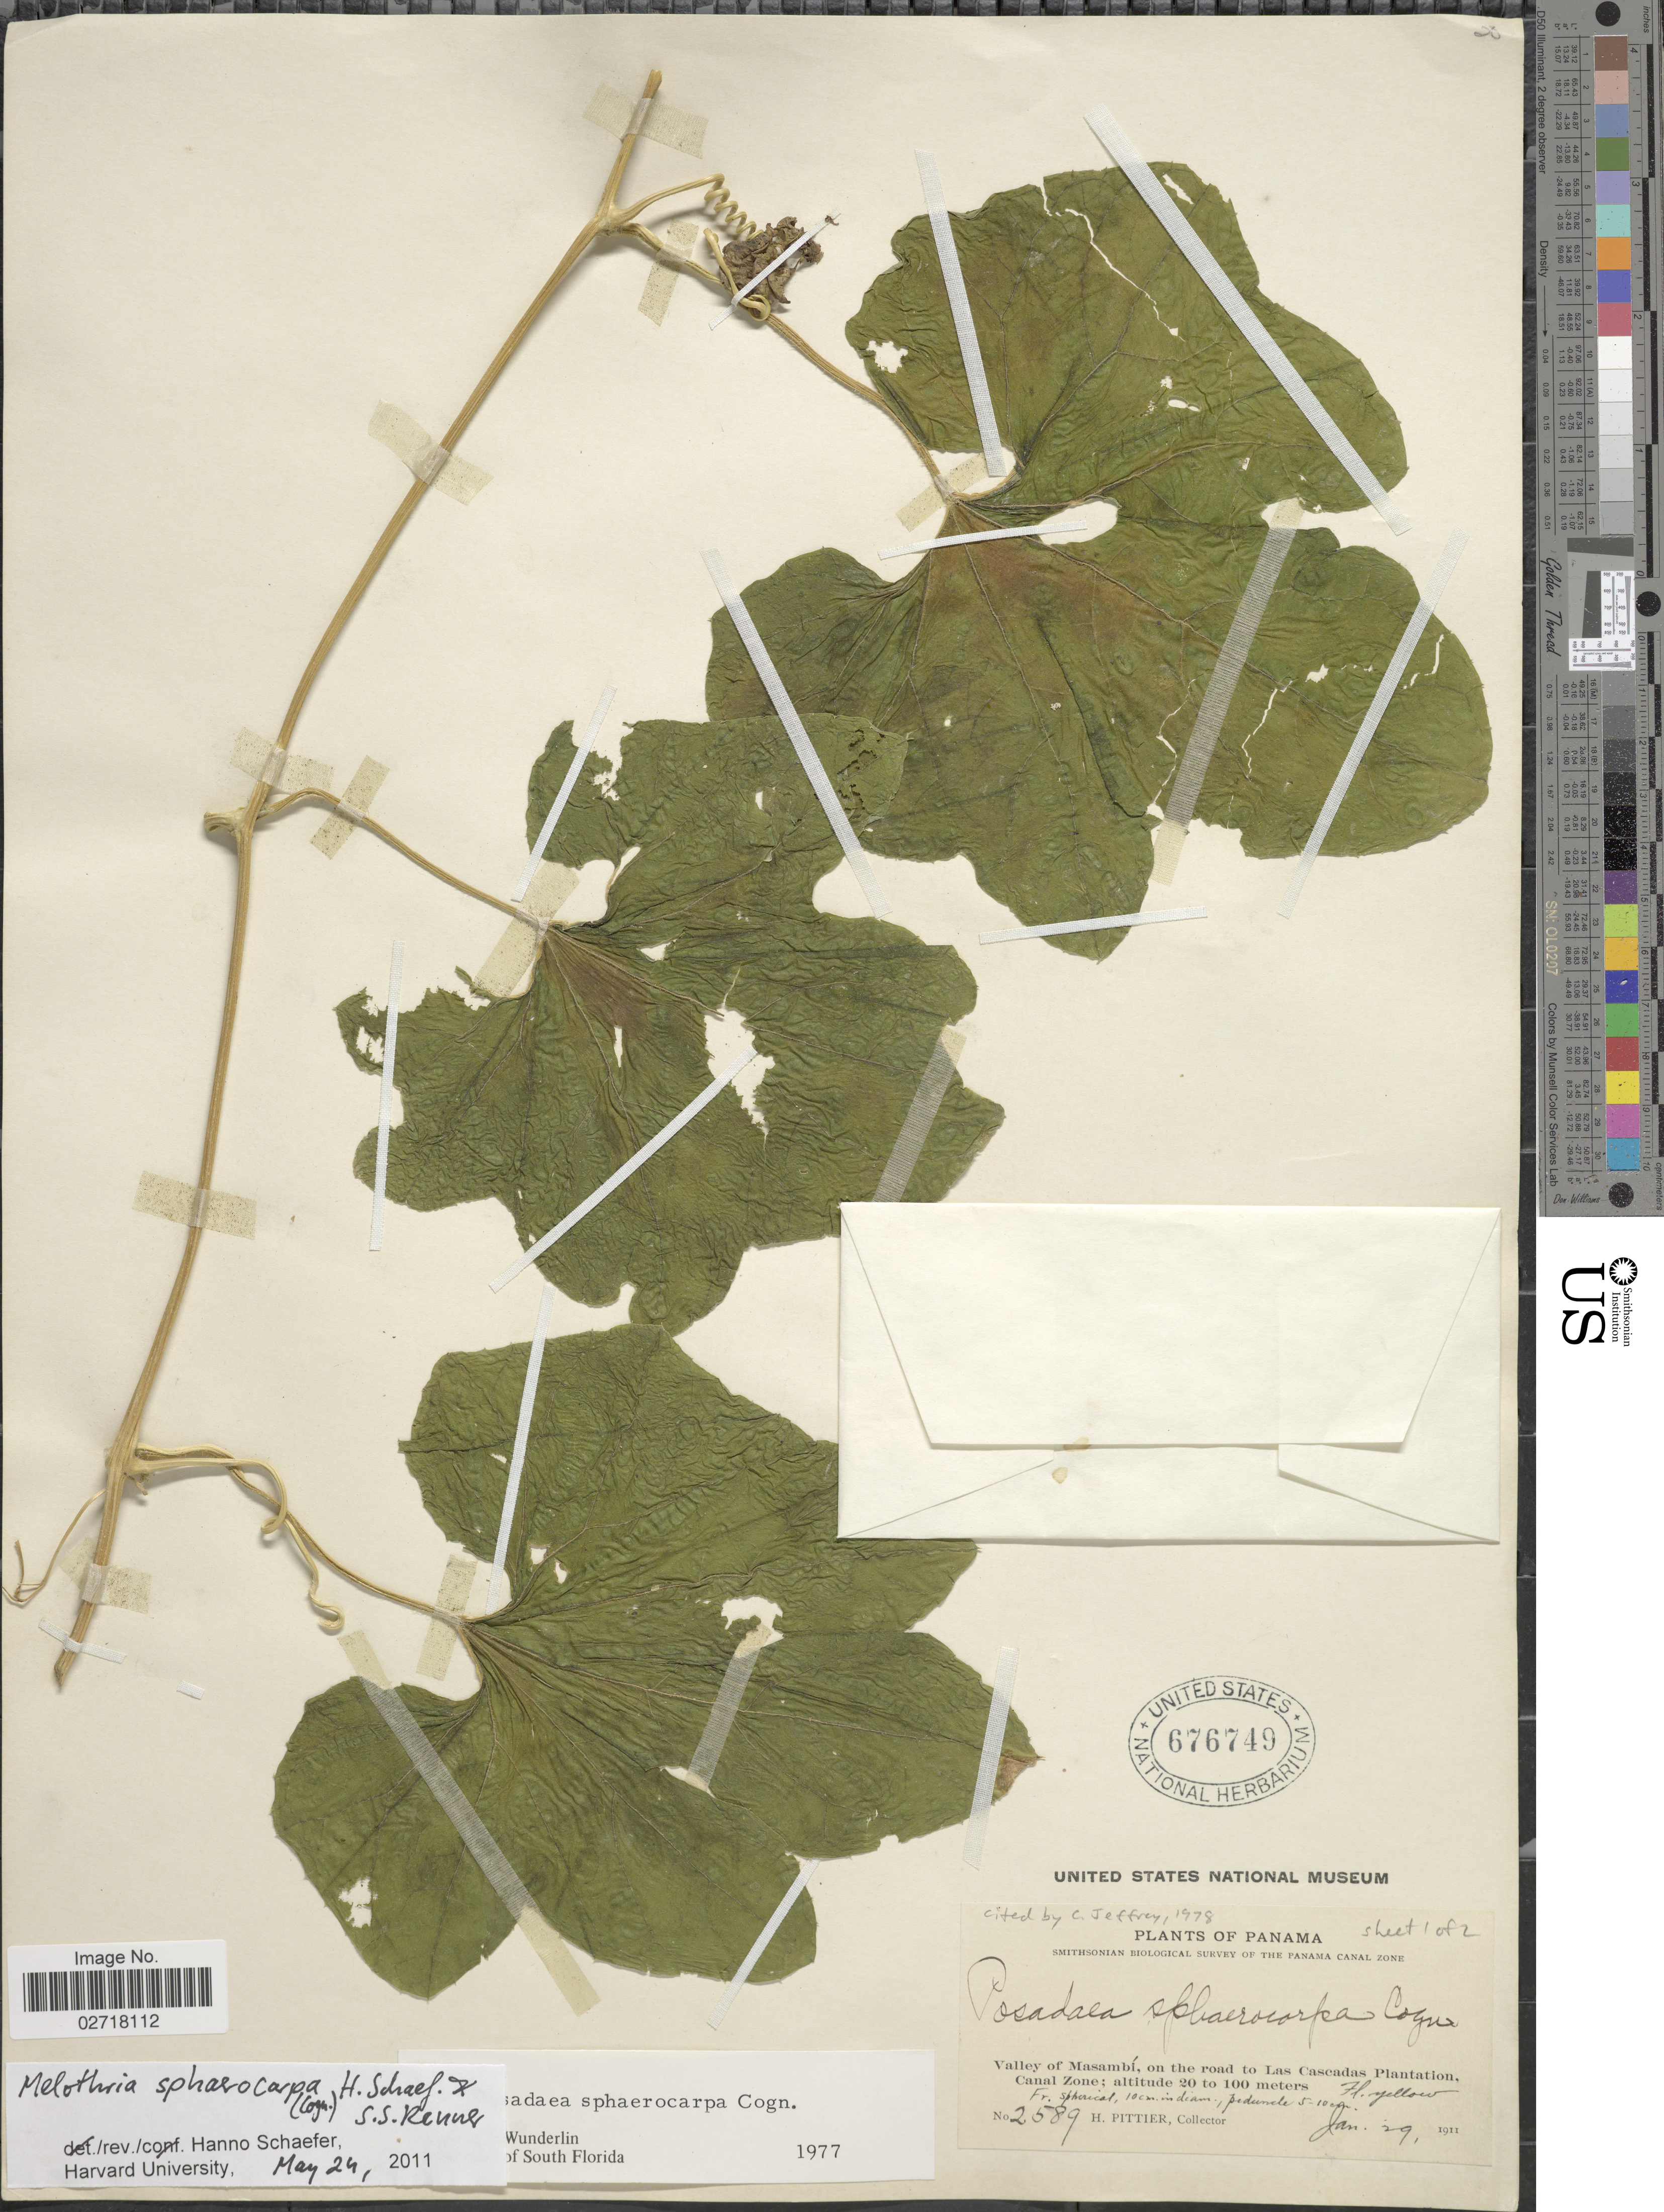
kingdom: Plantae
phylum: Tracheophyta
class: Magnoliopsida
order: Cucurbitales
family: Cucurbitaceae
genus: Melothria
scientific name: Melothria sphaerocarpa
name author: (Cogn.) H. Schaef. & S.S. Renner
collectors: H. F. Pittier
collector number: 2589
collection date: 1911-01-27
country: Panama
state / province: Colón / Panamá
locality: Valley of Msambi, on the road to Las Cascades Plantation, Canal Zone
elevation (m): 20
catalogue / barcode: US 676749